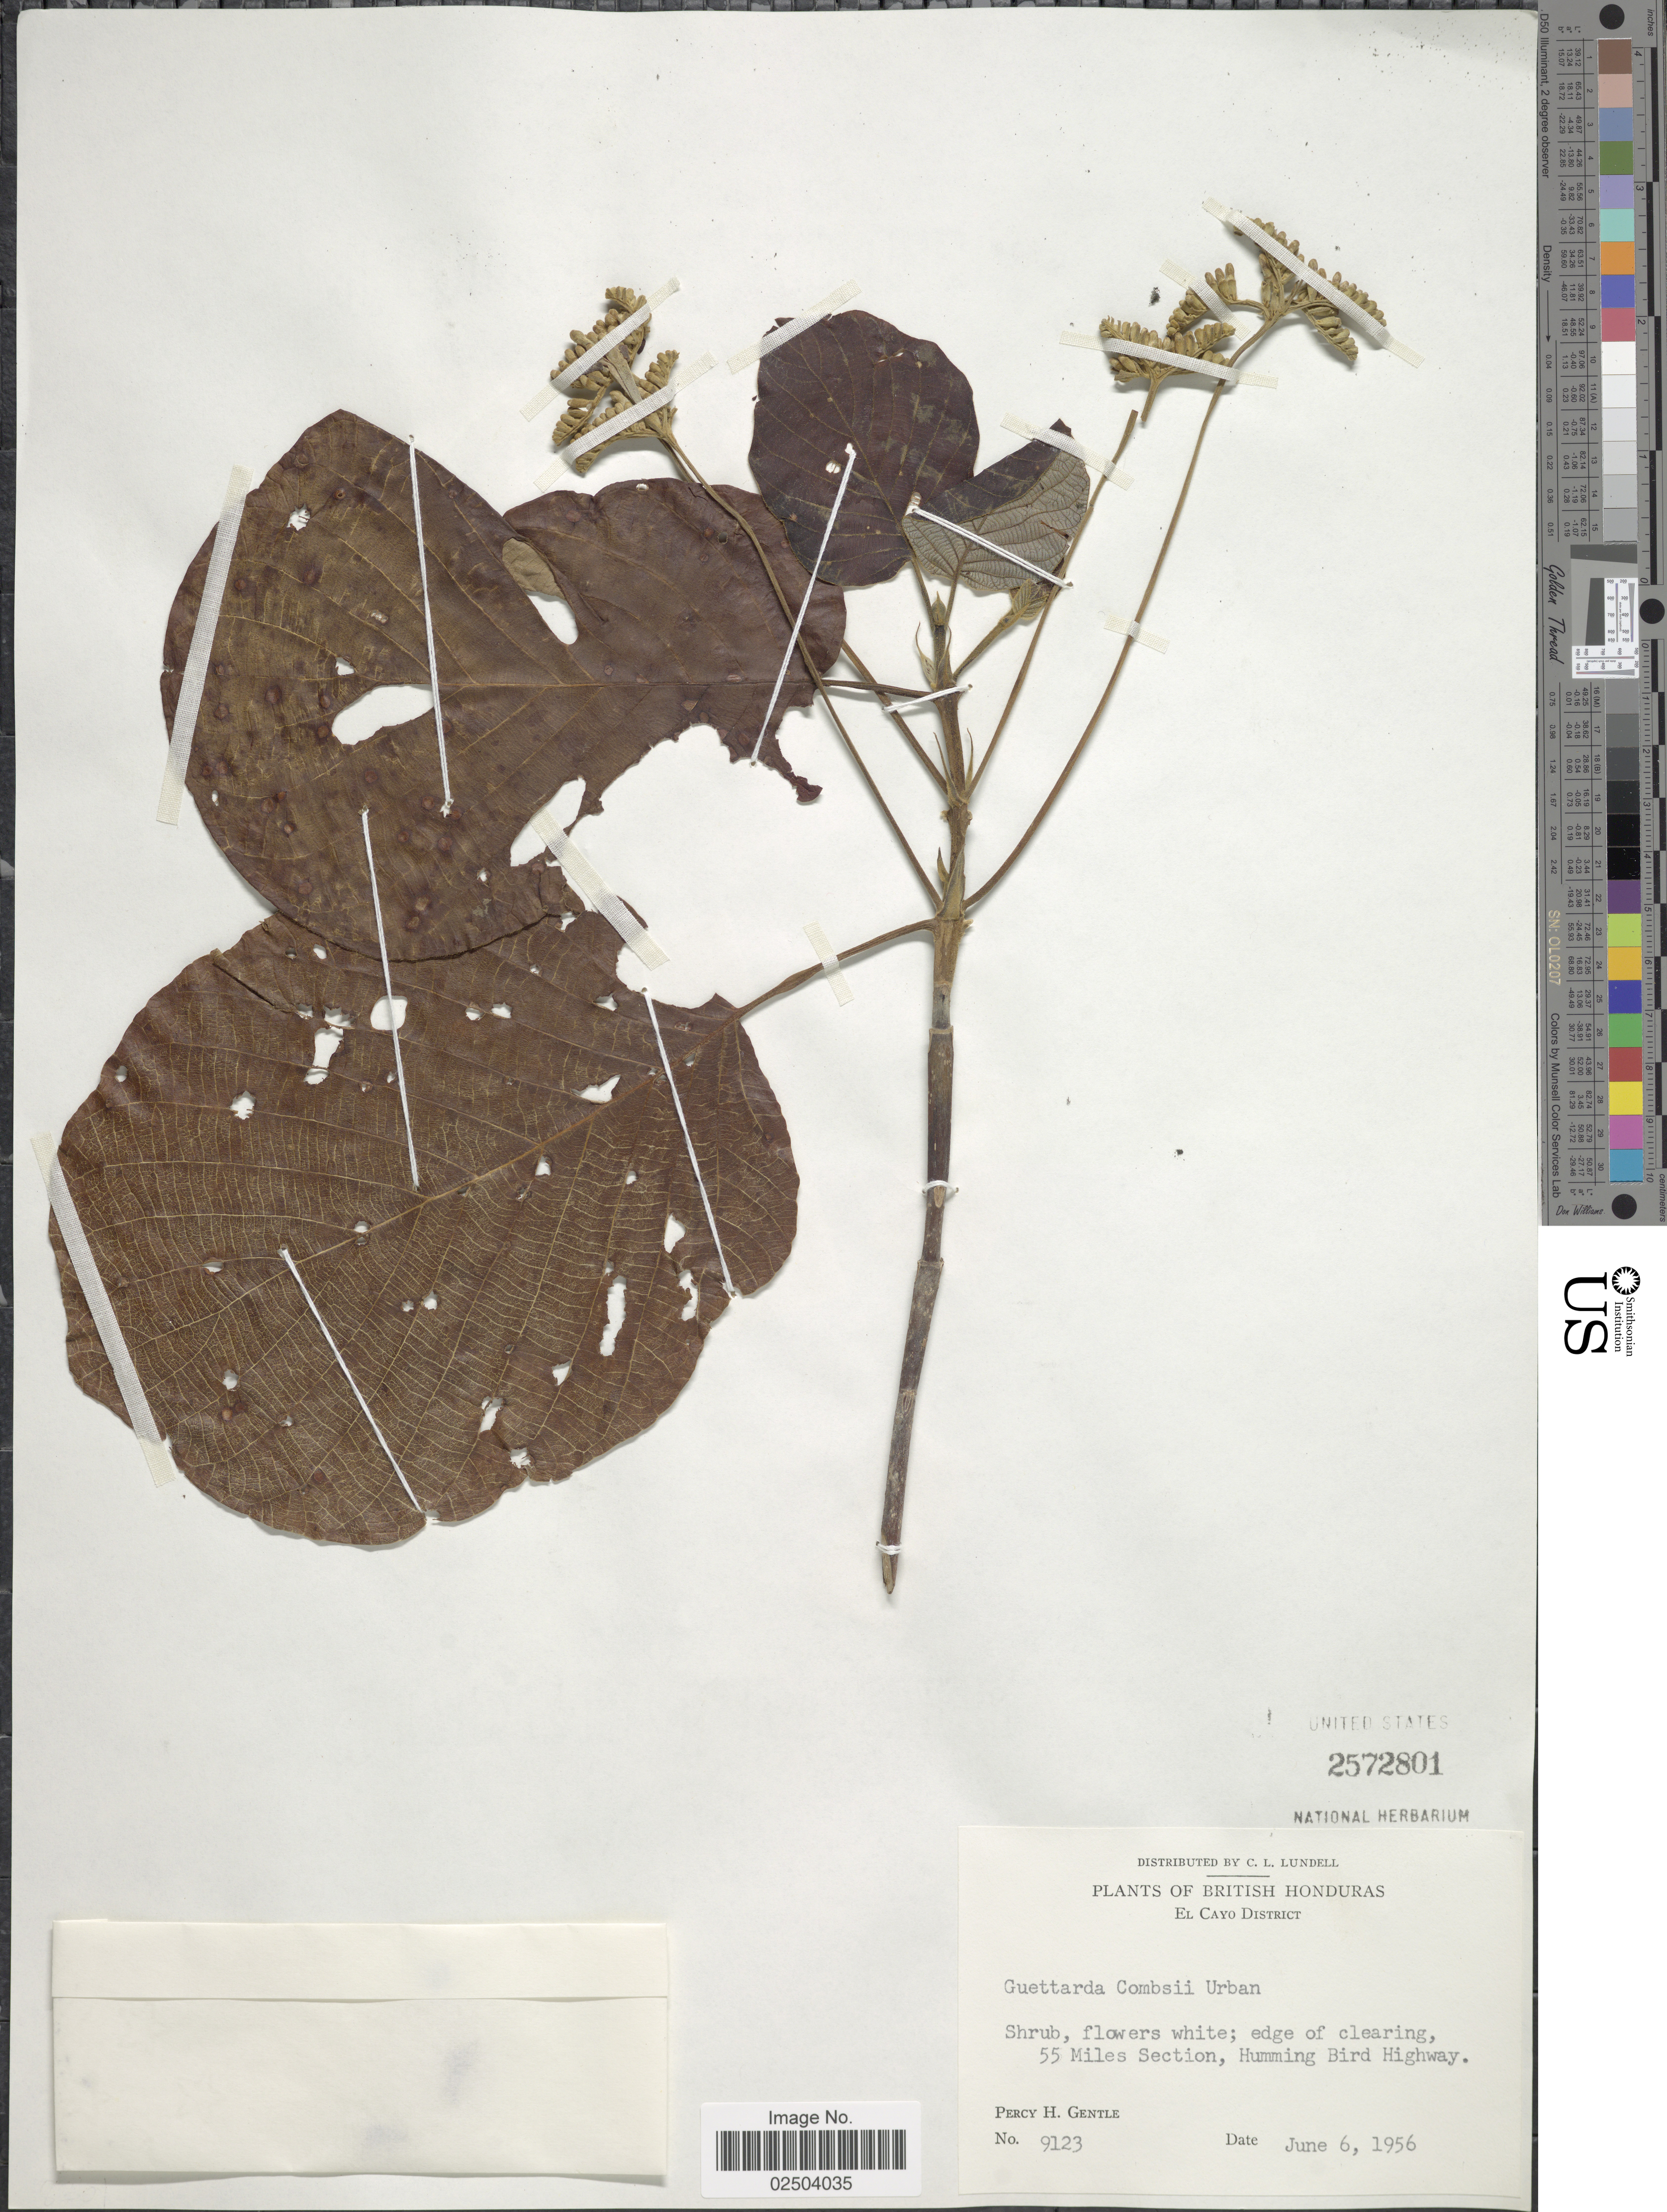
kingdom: Plantae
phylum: Tracheophyta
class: Magnoliopsida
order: Gentianales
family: Rubiaceae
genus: Guettarda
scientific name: Guettarda combsii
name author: Urb.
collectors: P. H. Gentle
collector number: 9123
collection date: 1956-06-06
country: Belize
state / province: Cayo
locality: British Honduras. El Cayo District. Edge of clearing, 55 Miles Section, Humming Bird Highway.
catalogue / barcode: US 2572801